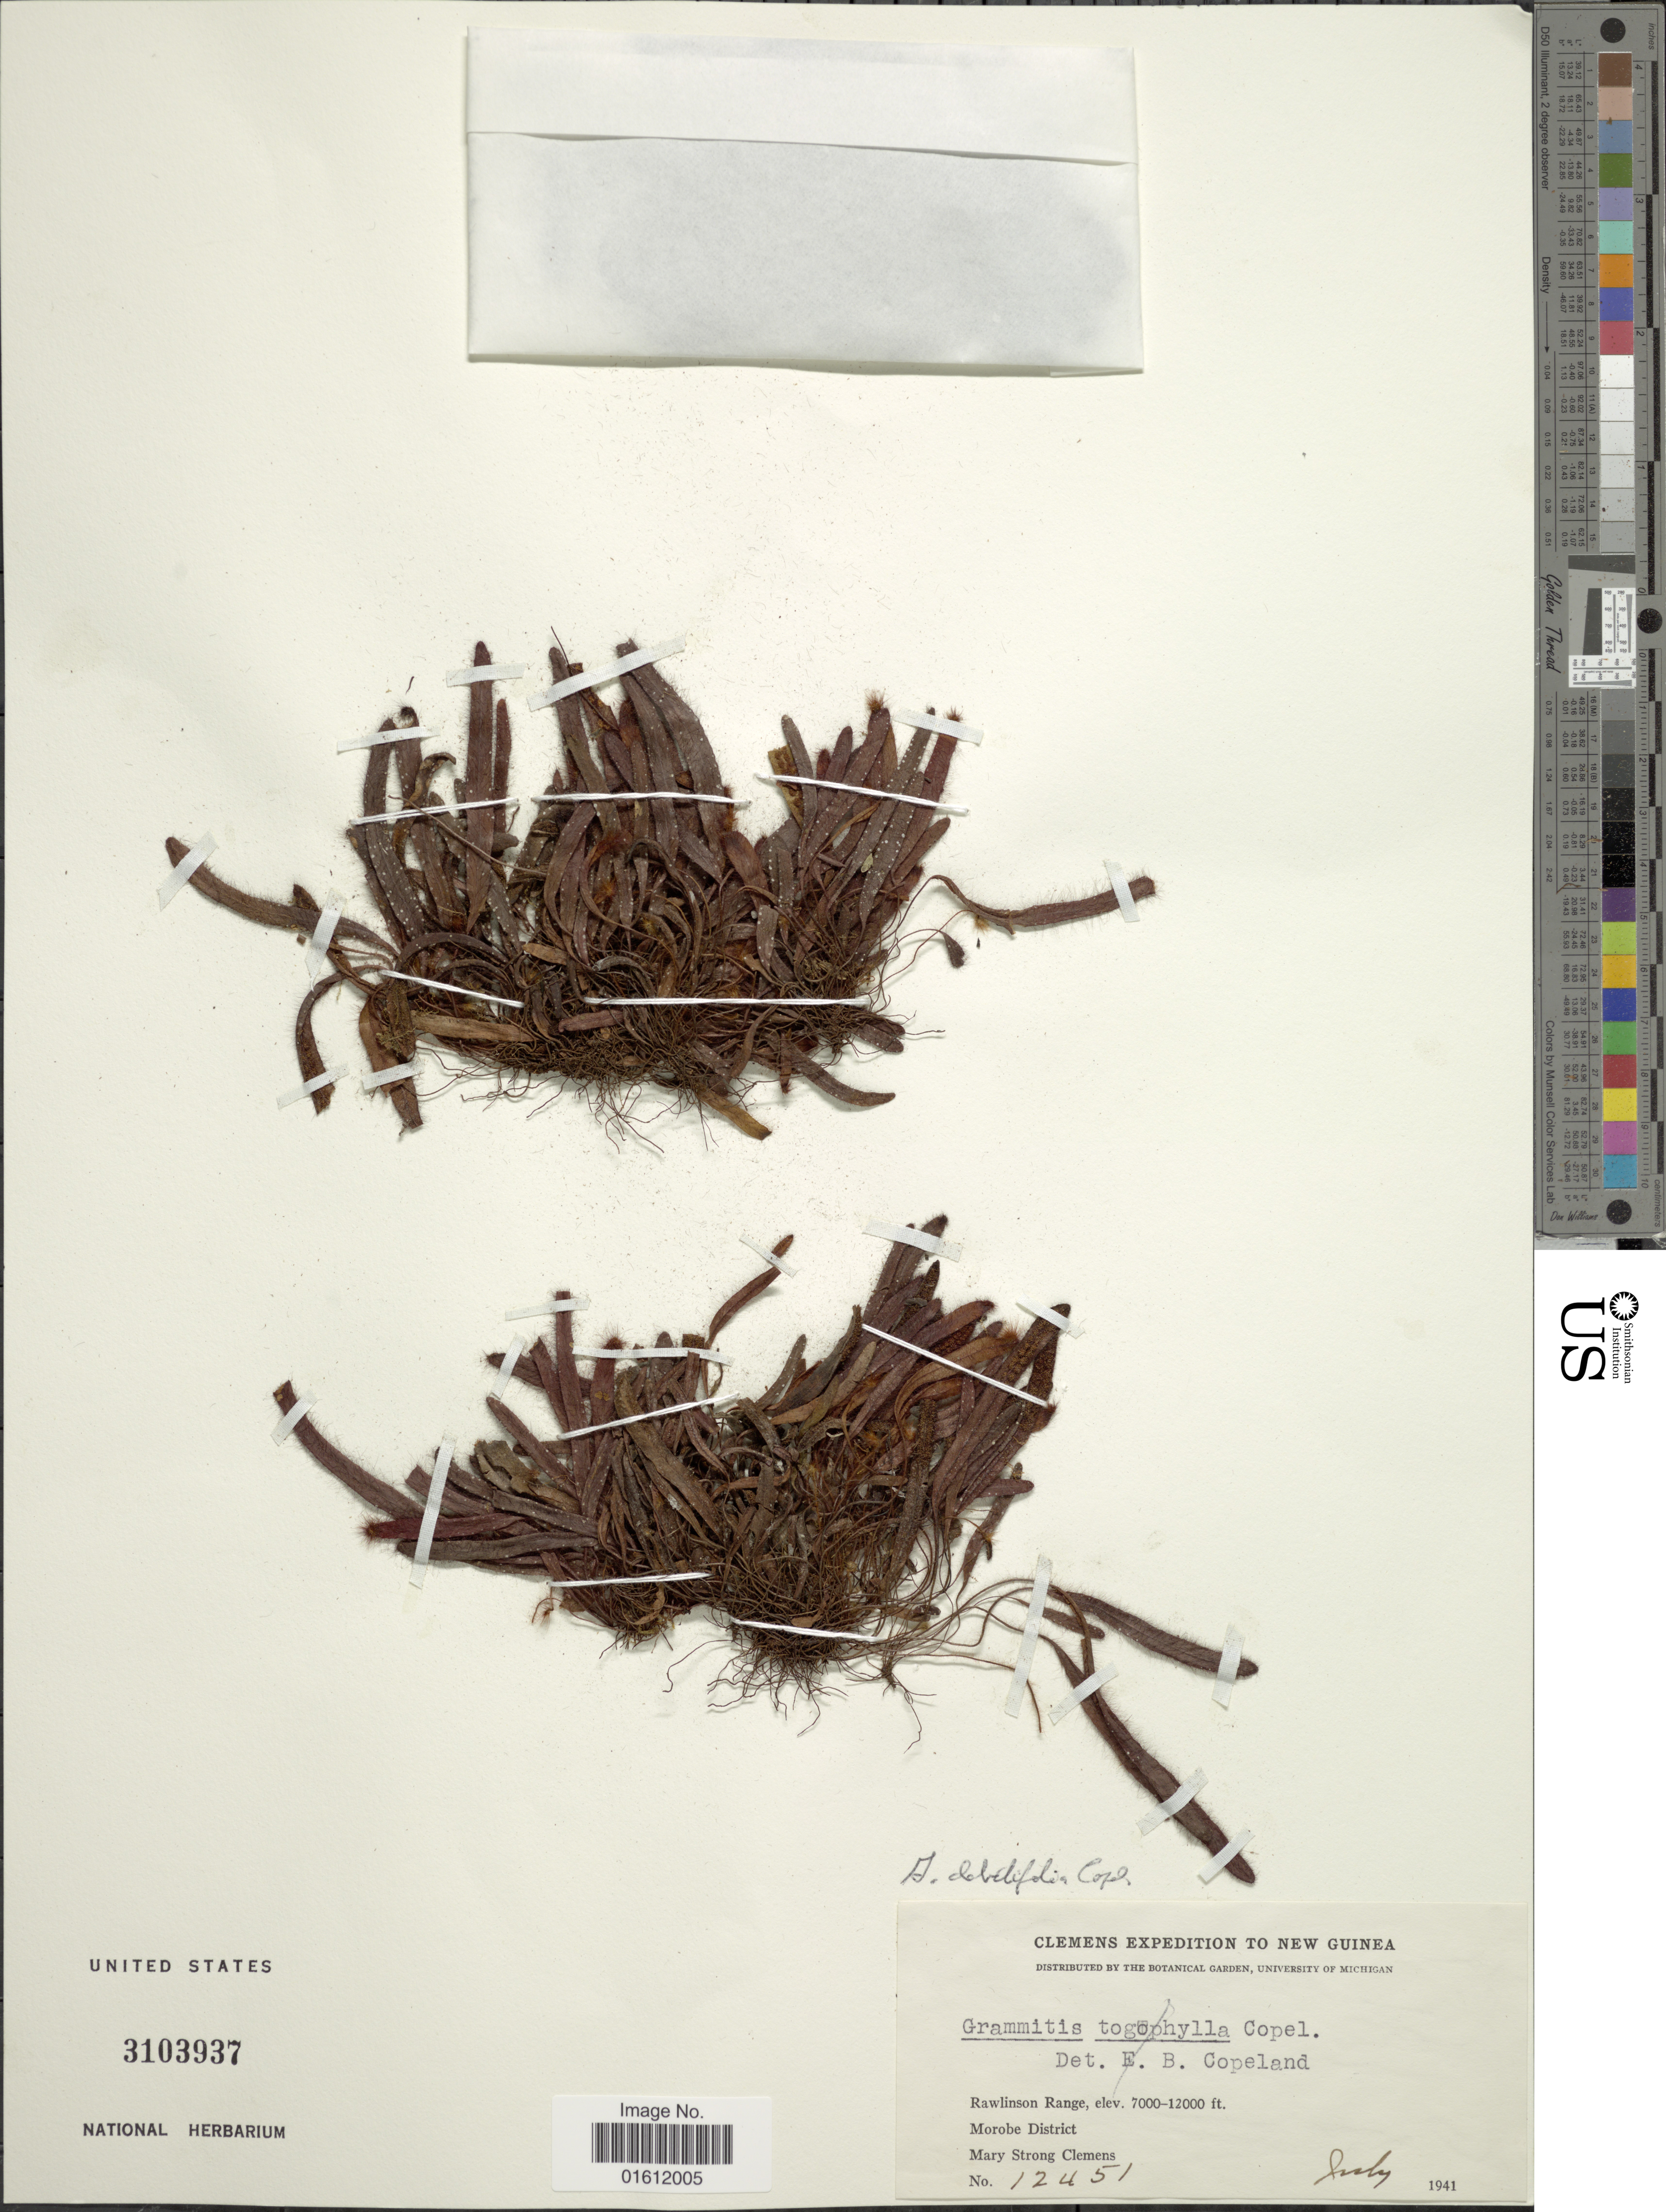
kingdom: Plantae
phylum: Tracheophyta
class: Polypodiopsida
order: Polypodiales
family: Polypodiaceae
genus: Oreogrammitis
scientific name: Oreogrammitis debilifolia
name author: (Copel.) Parris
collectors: M. S. Clemens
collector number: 12451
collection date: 1941-07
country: Papua New Guinea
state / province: Morobe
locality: Rawlinson Range, Morobe District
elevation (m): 2134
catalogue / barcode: US 3103937